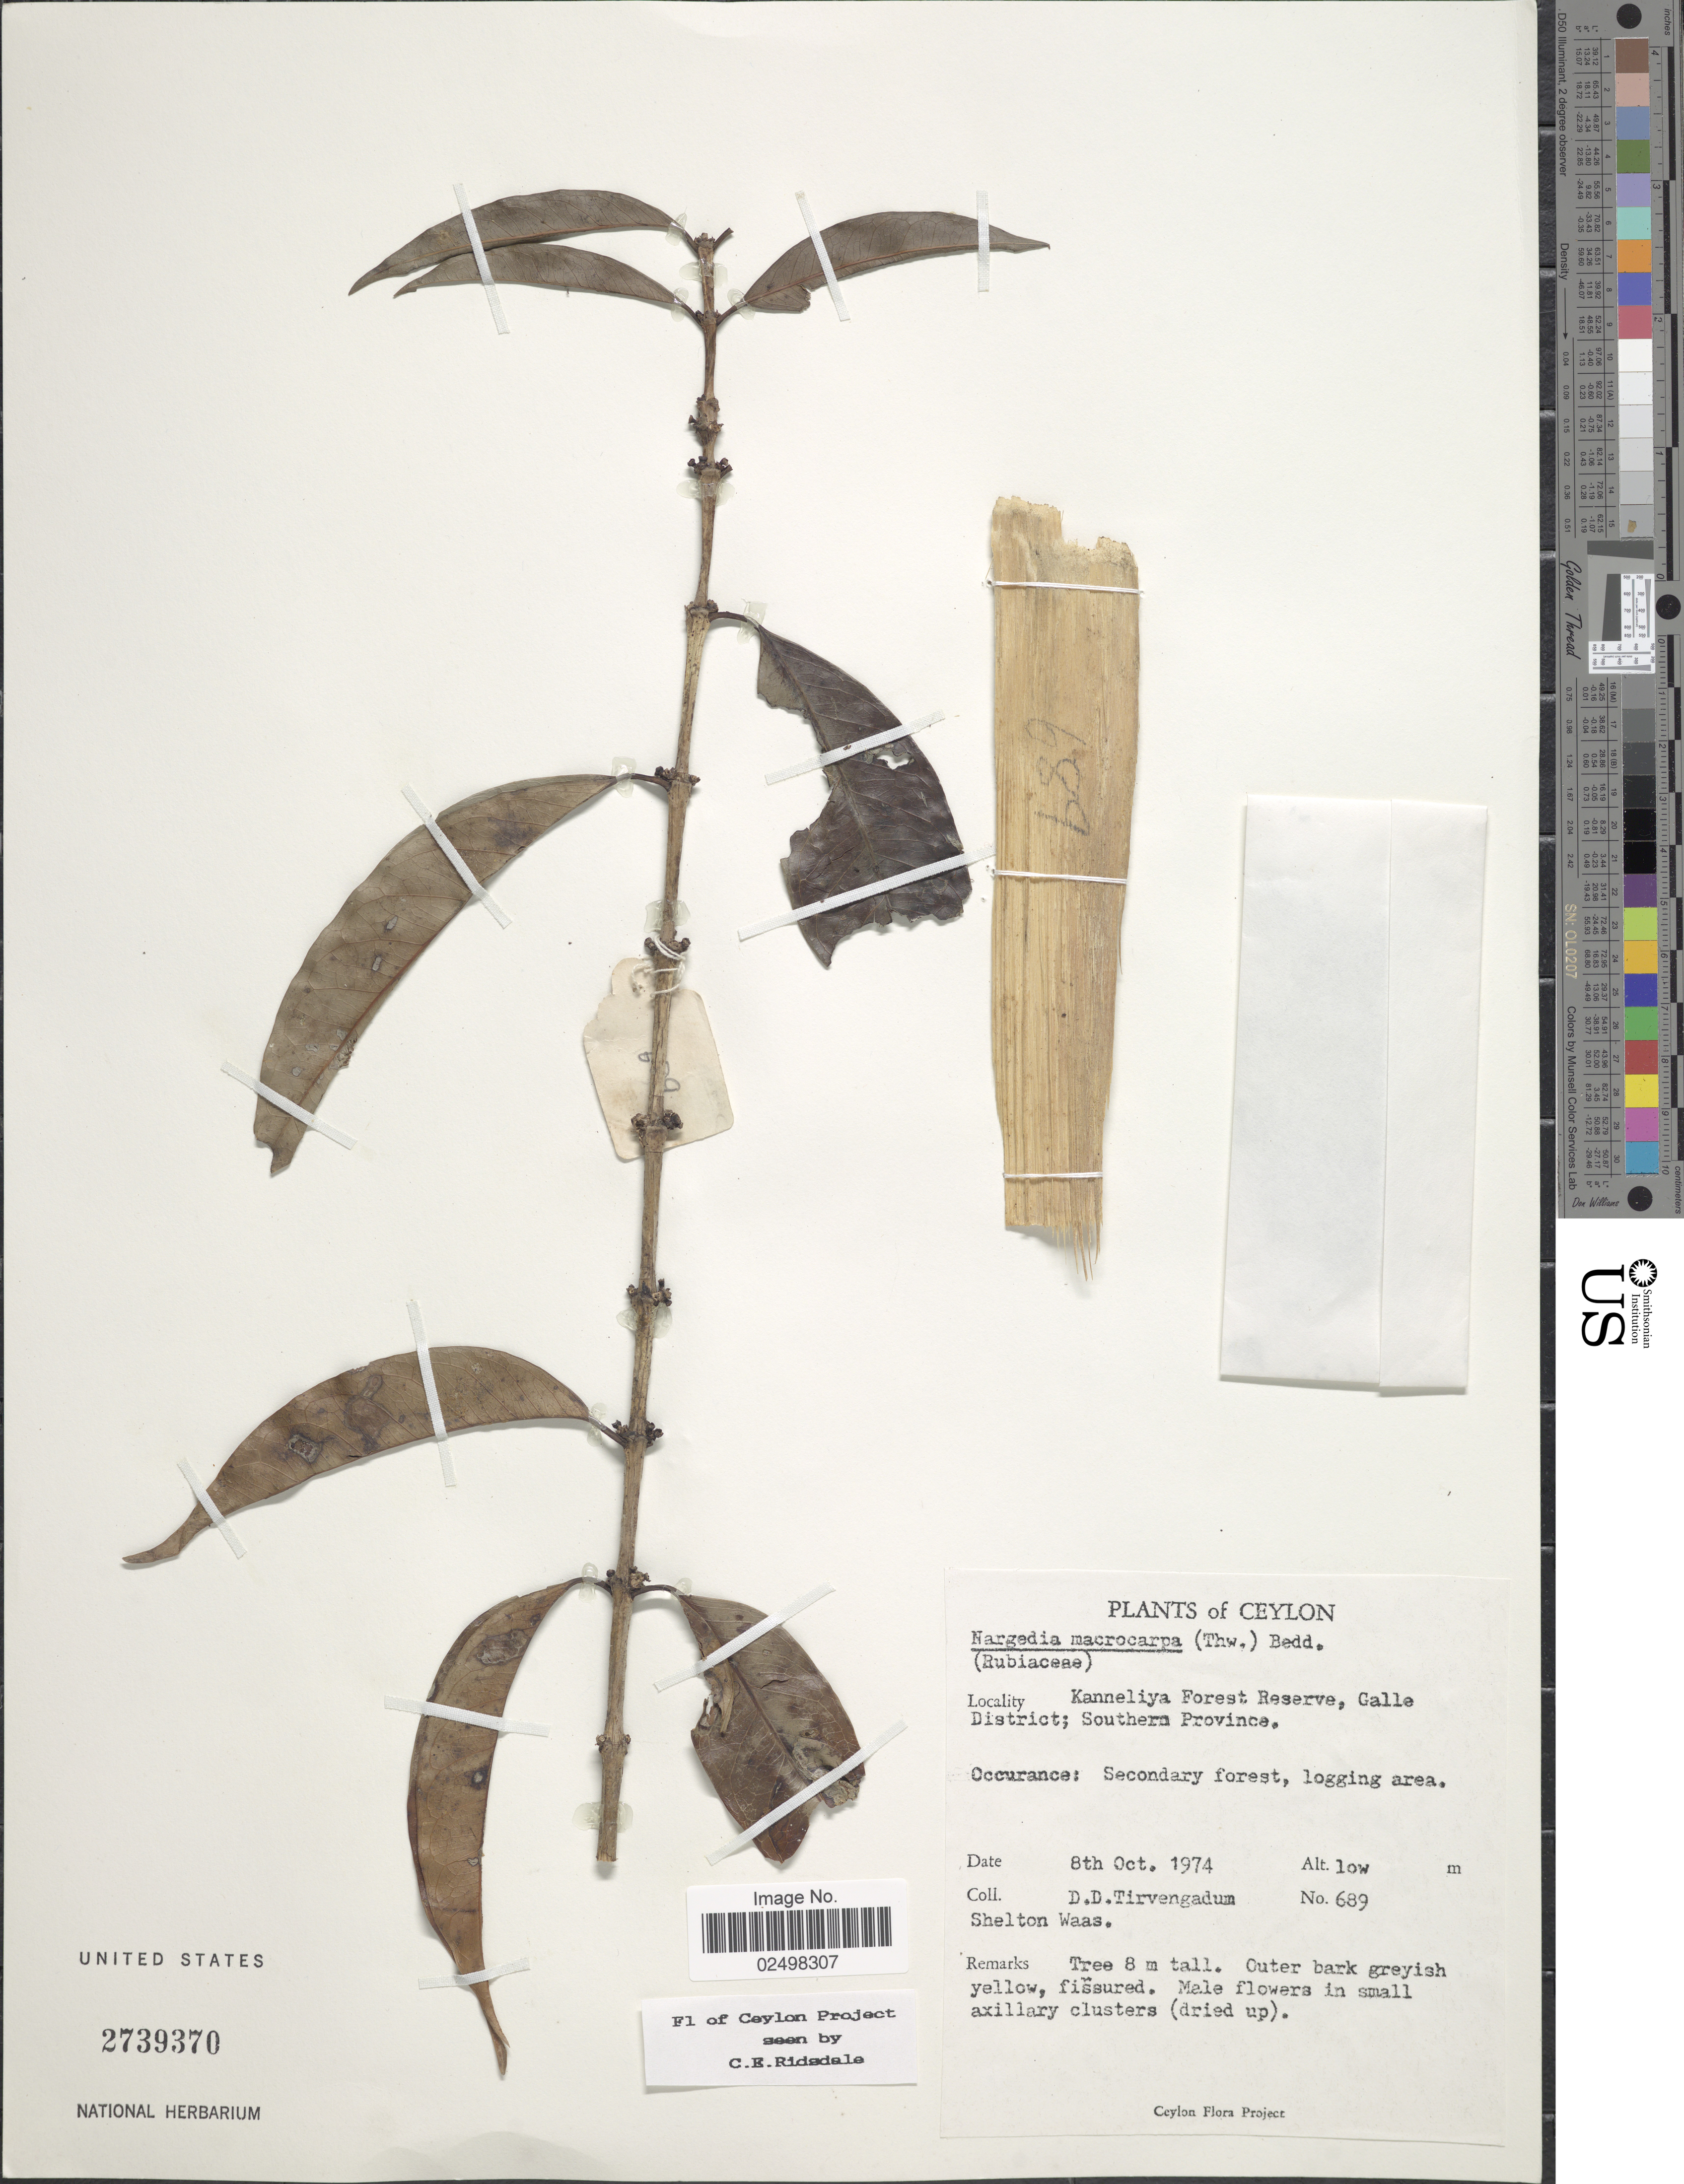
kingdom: Plantae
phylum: Tracheophyta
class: Magnoliopsida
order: Gentianales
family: Rubiaceae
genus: Nargedia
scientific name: Nargedia macrocarpa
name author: Bedd.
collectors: D. Tirvengadum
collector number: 689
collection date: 1974-10-08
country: Sri Lanka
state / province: Southern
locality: Ceylon. Kanneliya Forest Reserve, Galle District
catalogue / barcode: US 2739370